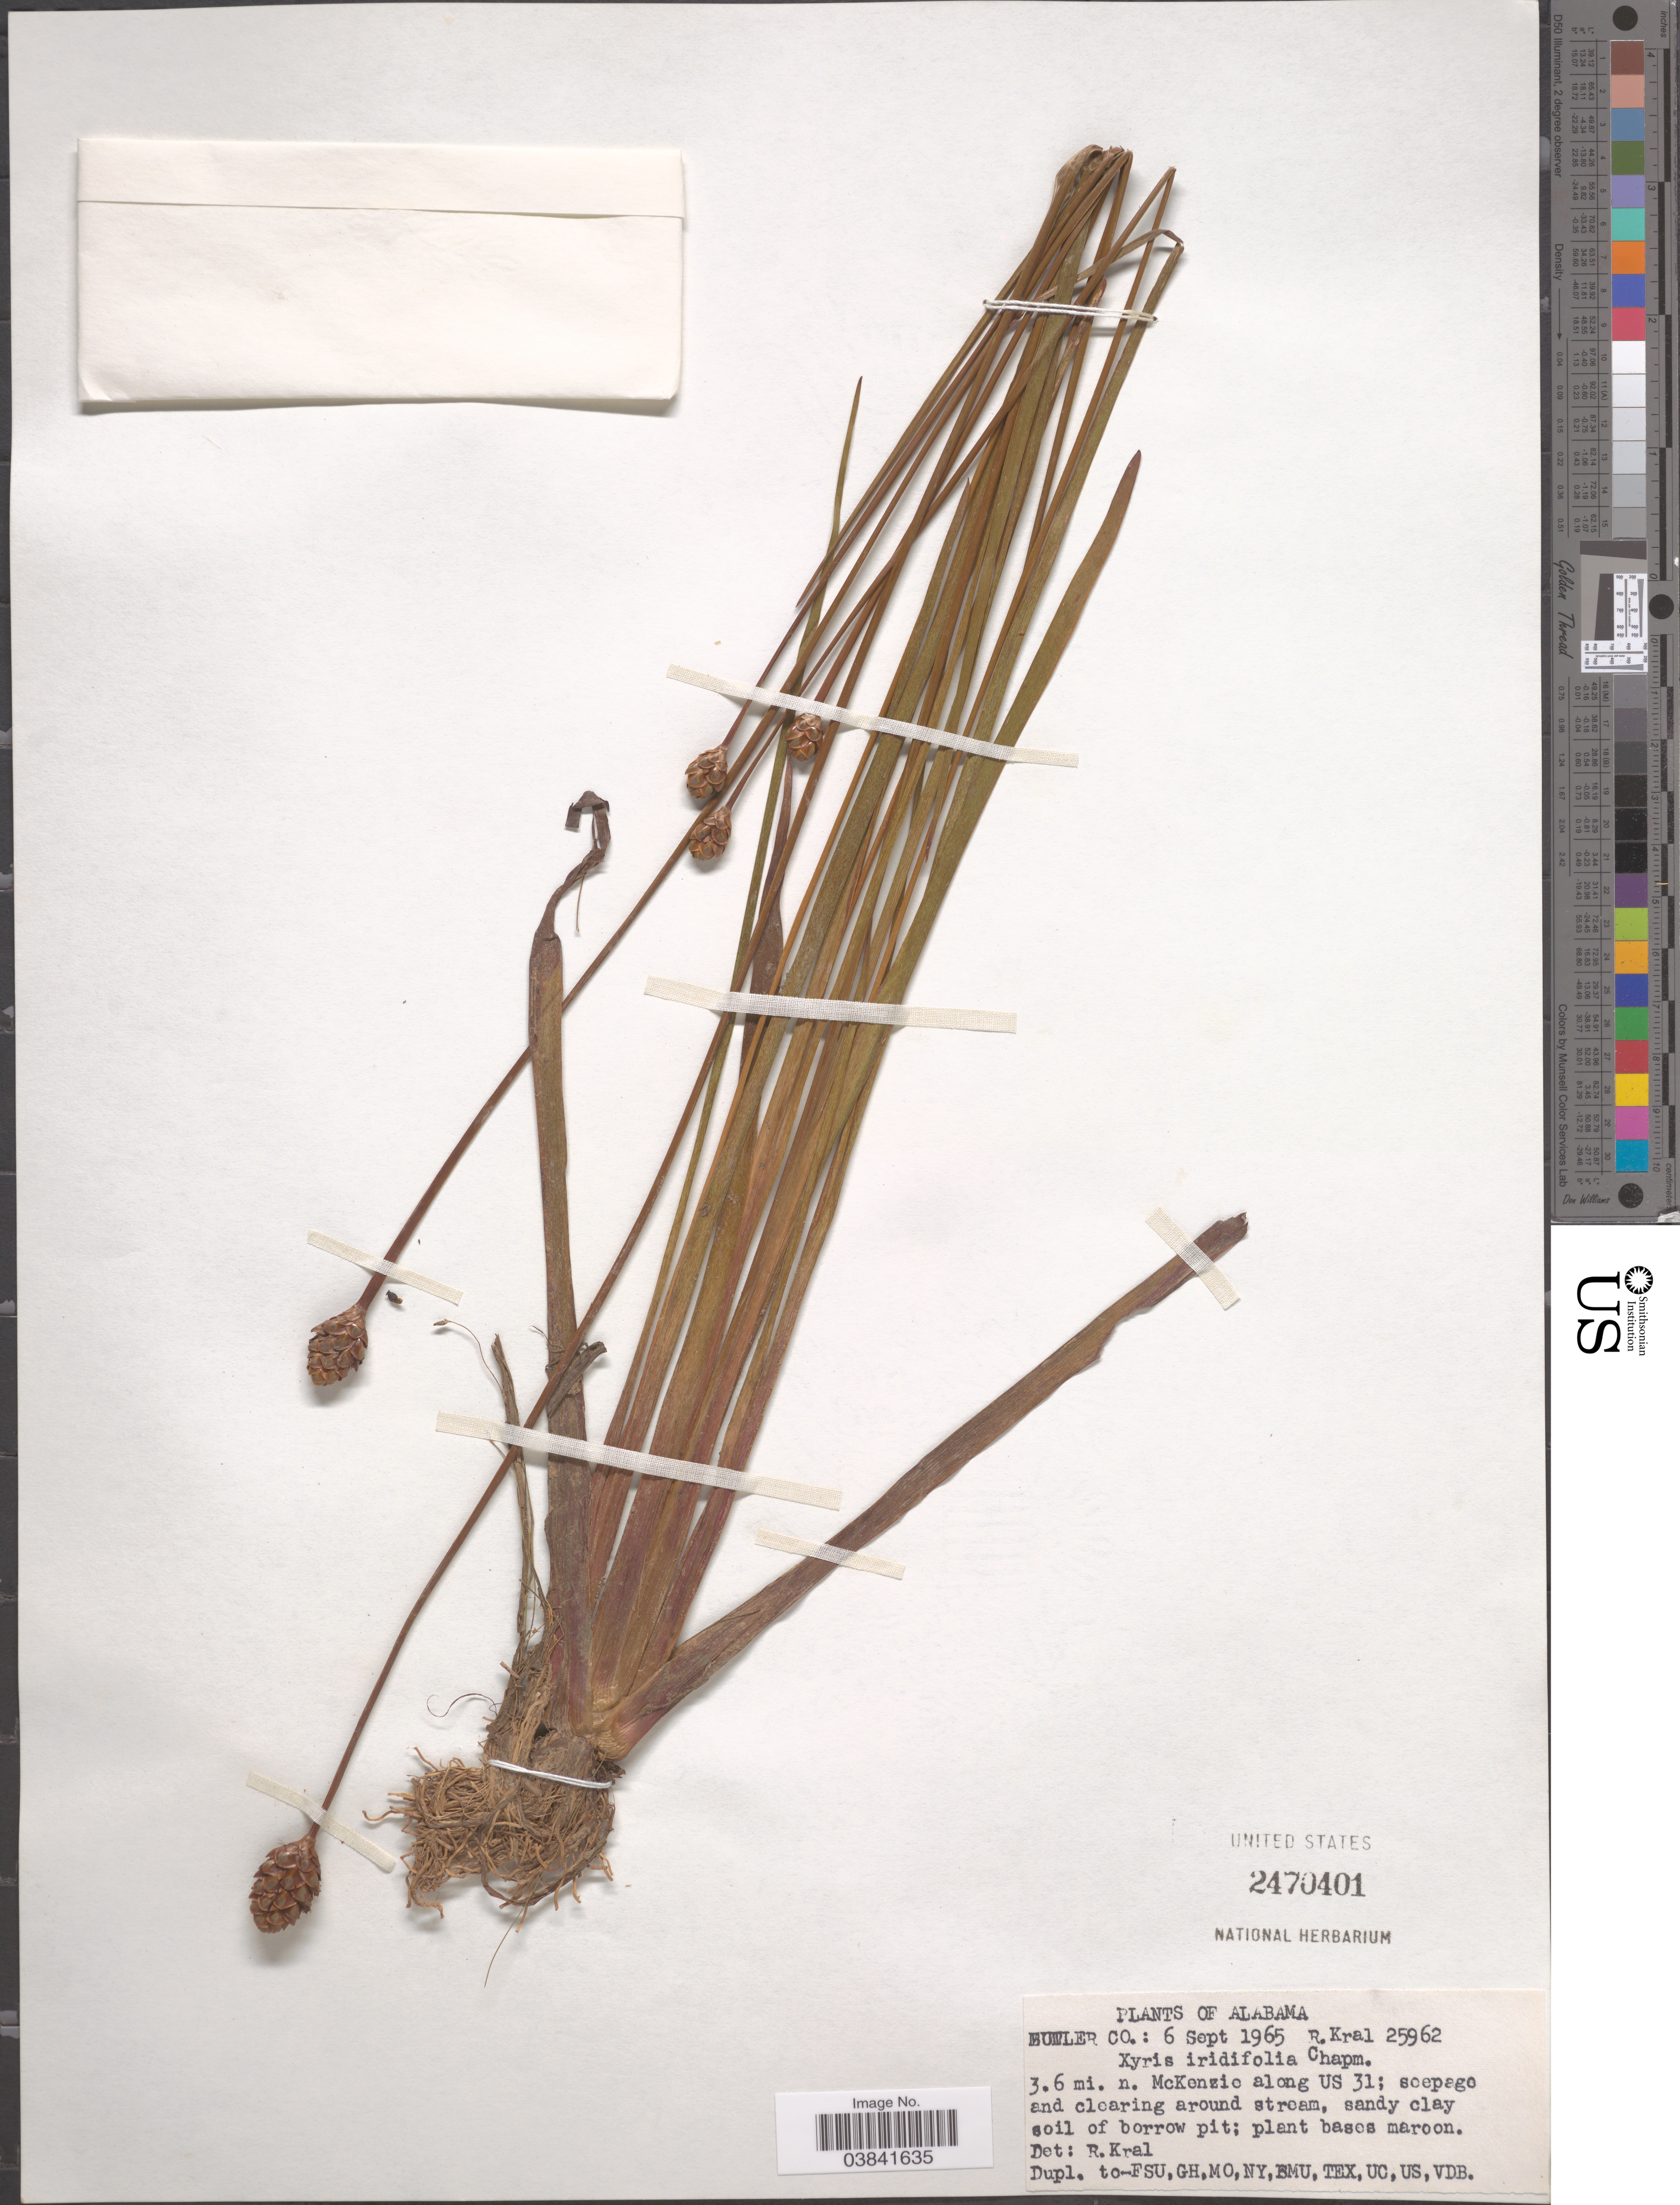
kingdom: Plantae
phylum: Tracheophyta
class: Liliopsida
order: Poales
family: Xyridaceae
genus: Xyris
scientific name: Xyris iridifolia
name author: Chapm.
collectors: R. Kral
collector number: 25962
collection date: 1965-09-06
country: United States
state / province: Alabama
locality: Butler Co.: 3.6 mi. n. McKenzie along US 31.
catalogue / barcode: US 2470401